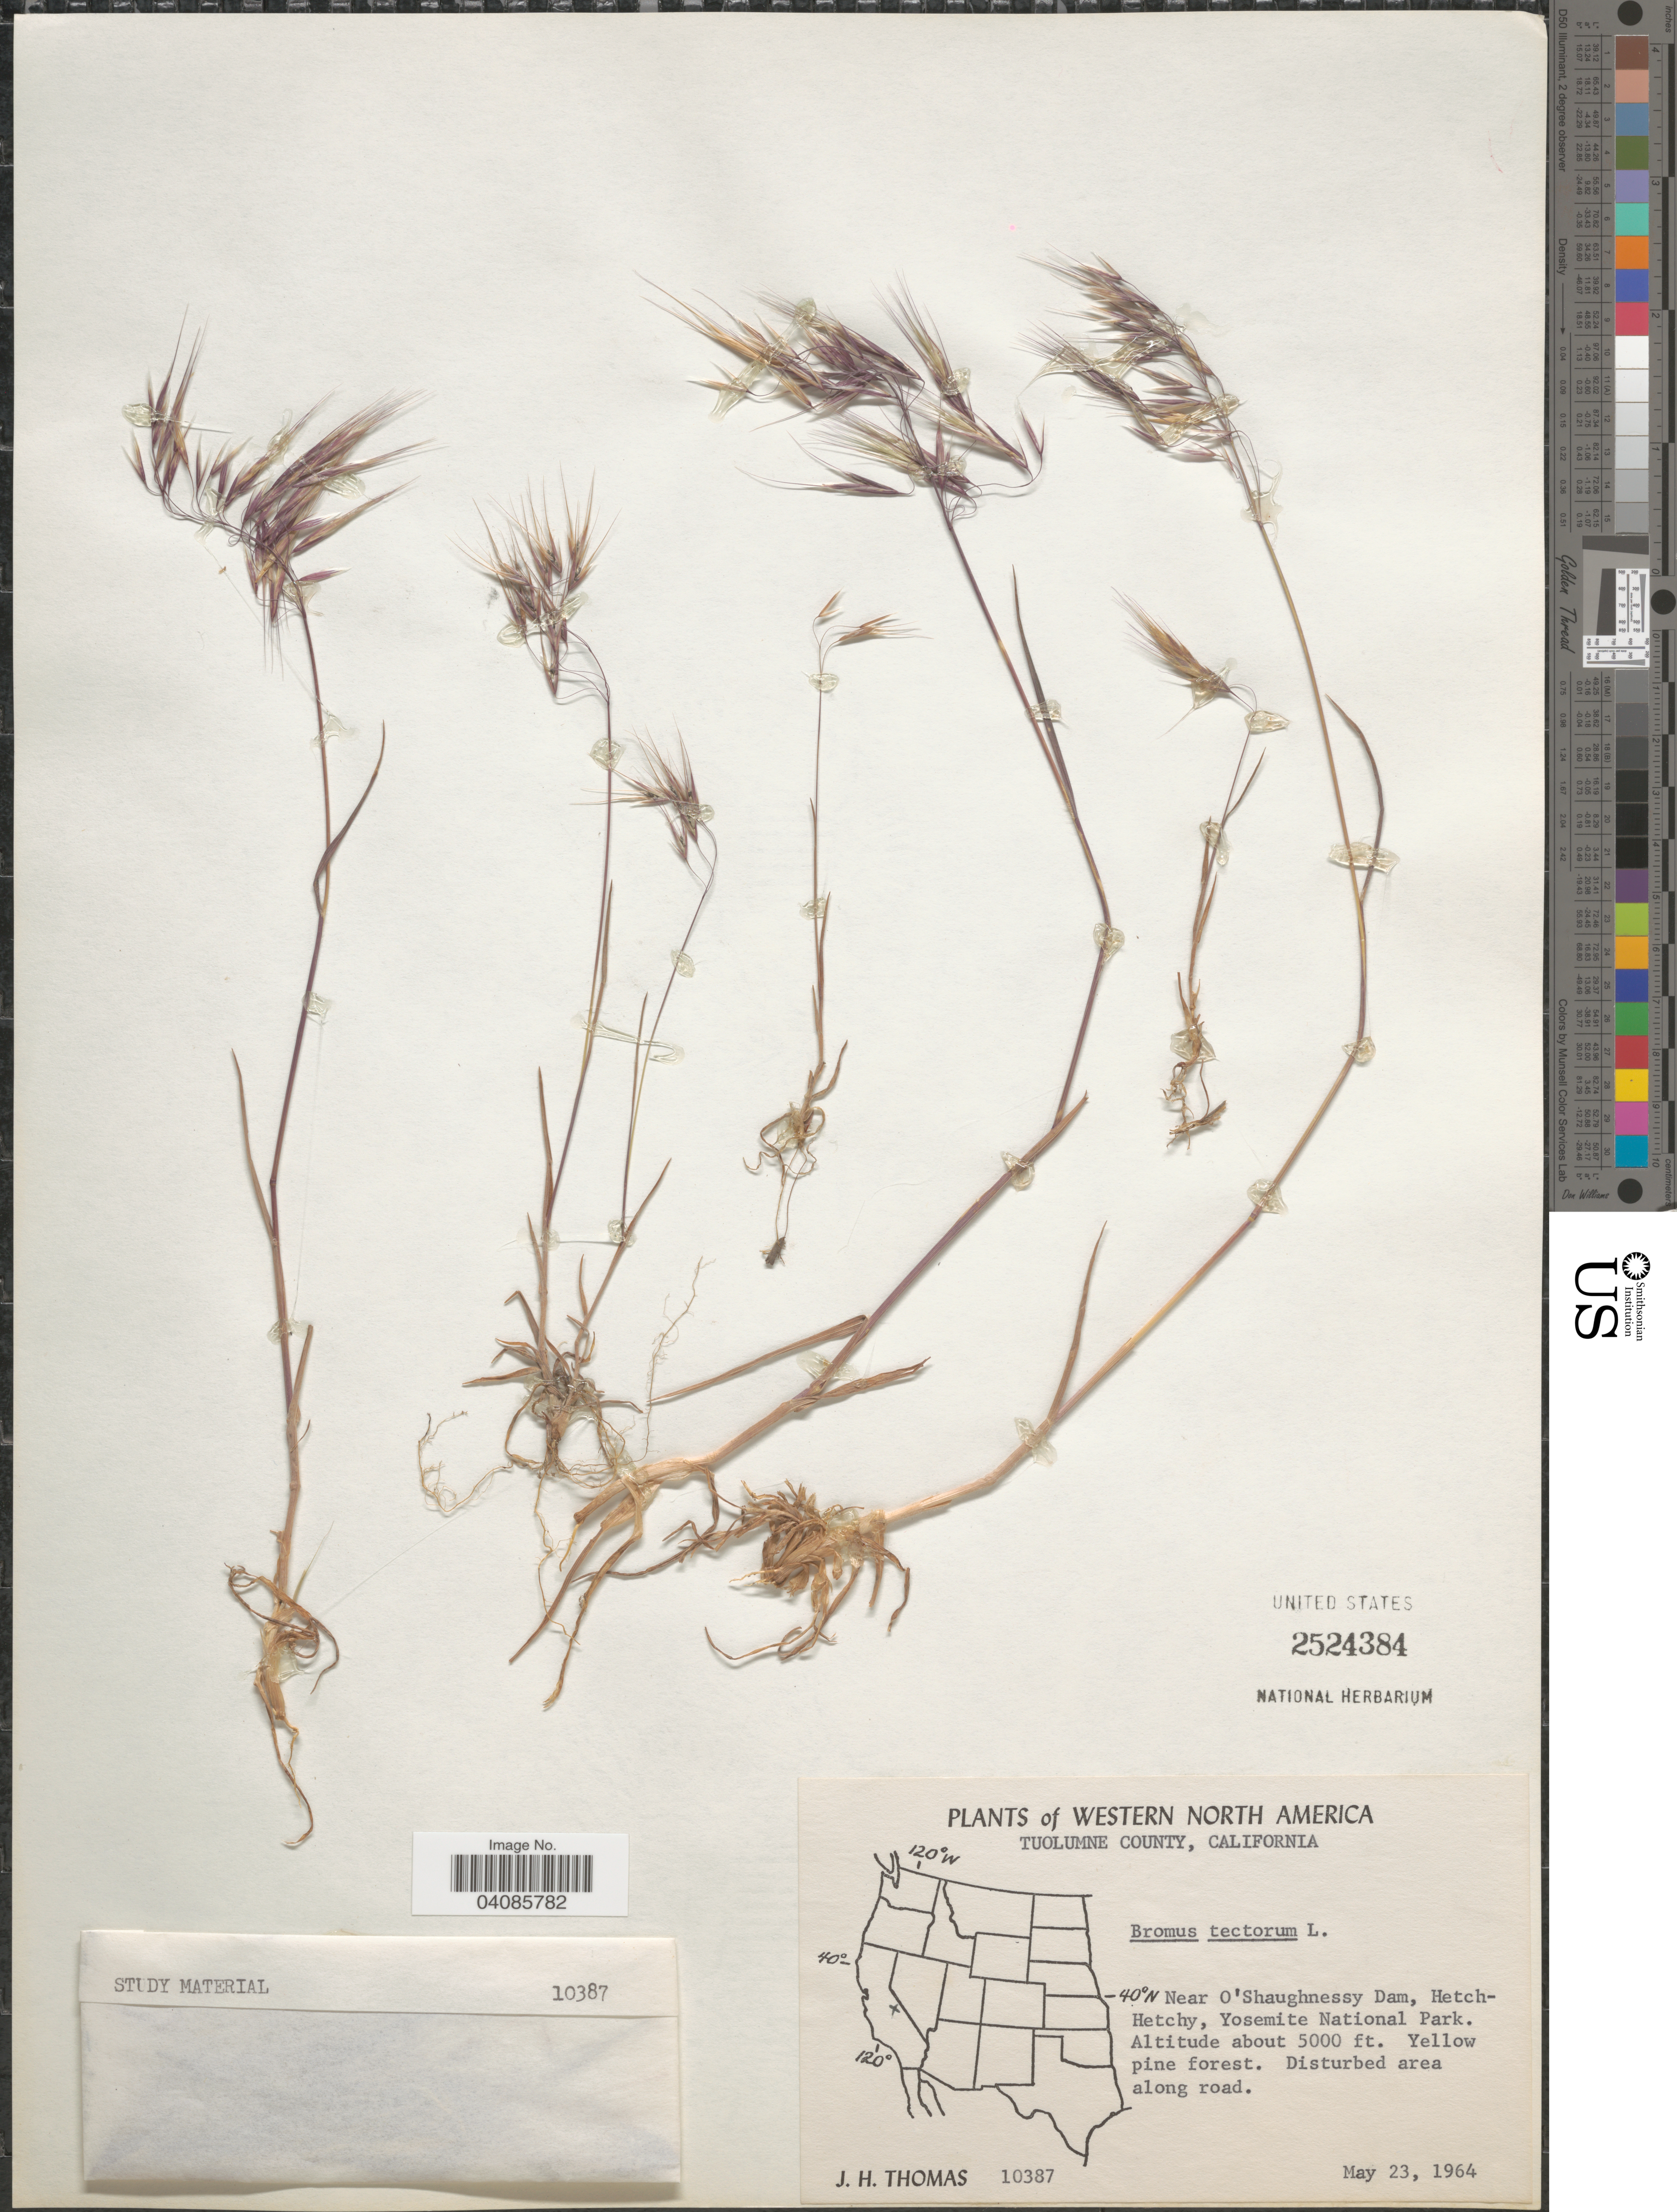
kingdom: Plantae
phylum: Tracheophyta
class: Liliopsida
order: Poales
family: Poaceae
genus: Bromus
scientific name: Bromus tectorum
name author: L.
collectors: J. H. Thomas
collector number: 10387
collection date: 1964-05-23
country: United States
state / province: California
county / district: Tuolumne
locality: Western North America. Tuolumne County. Near O' Shaughnessy Dam, Hetch-Hetchy, Yosemite National Park. Yellow pine forest. Disturbed area along road.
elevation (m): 1524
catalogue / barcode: US 2524384